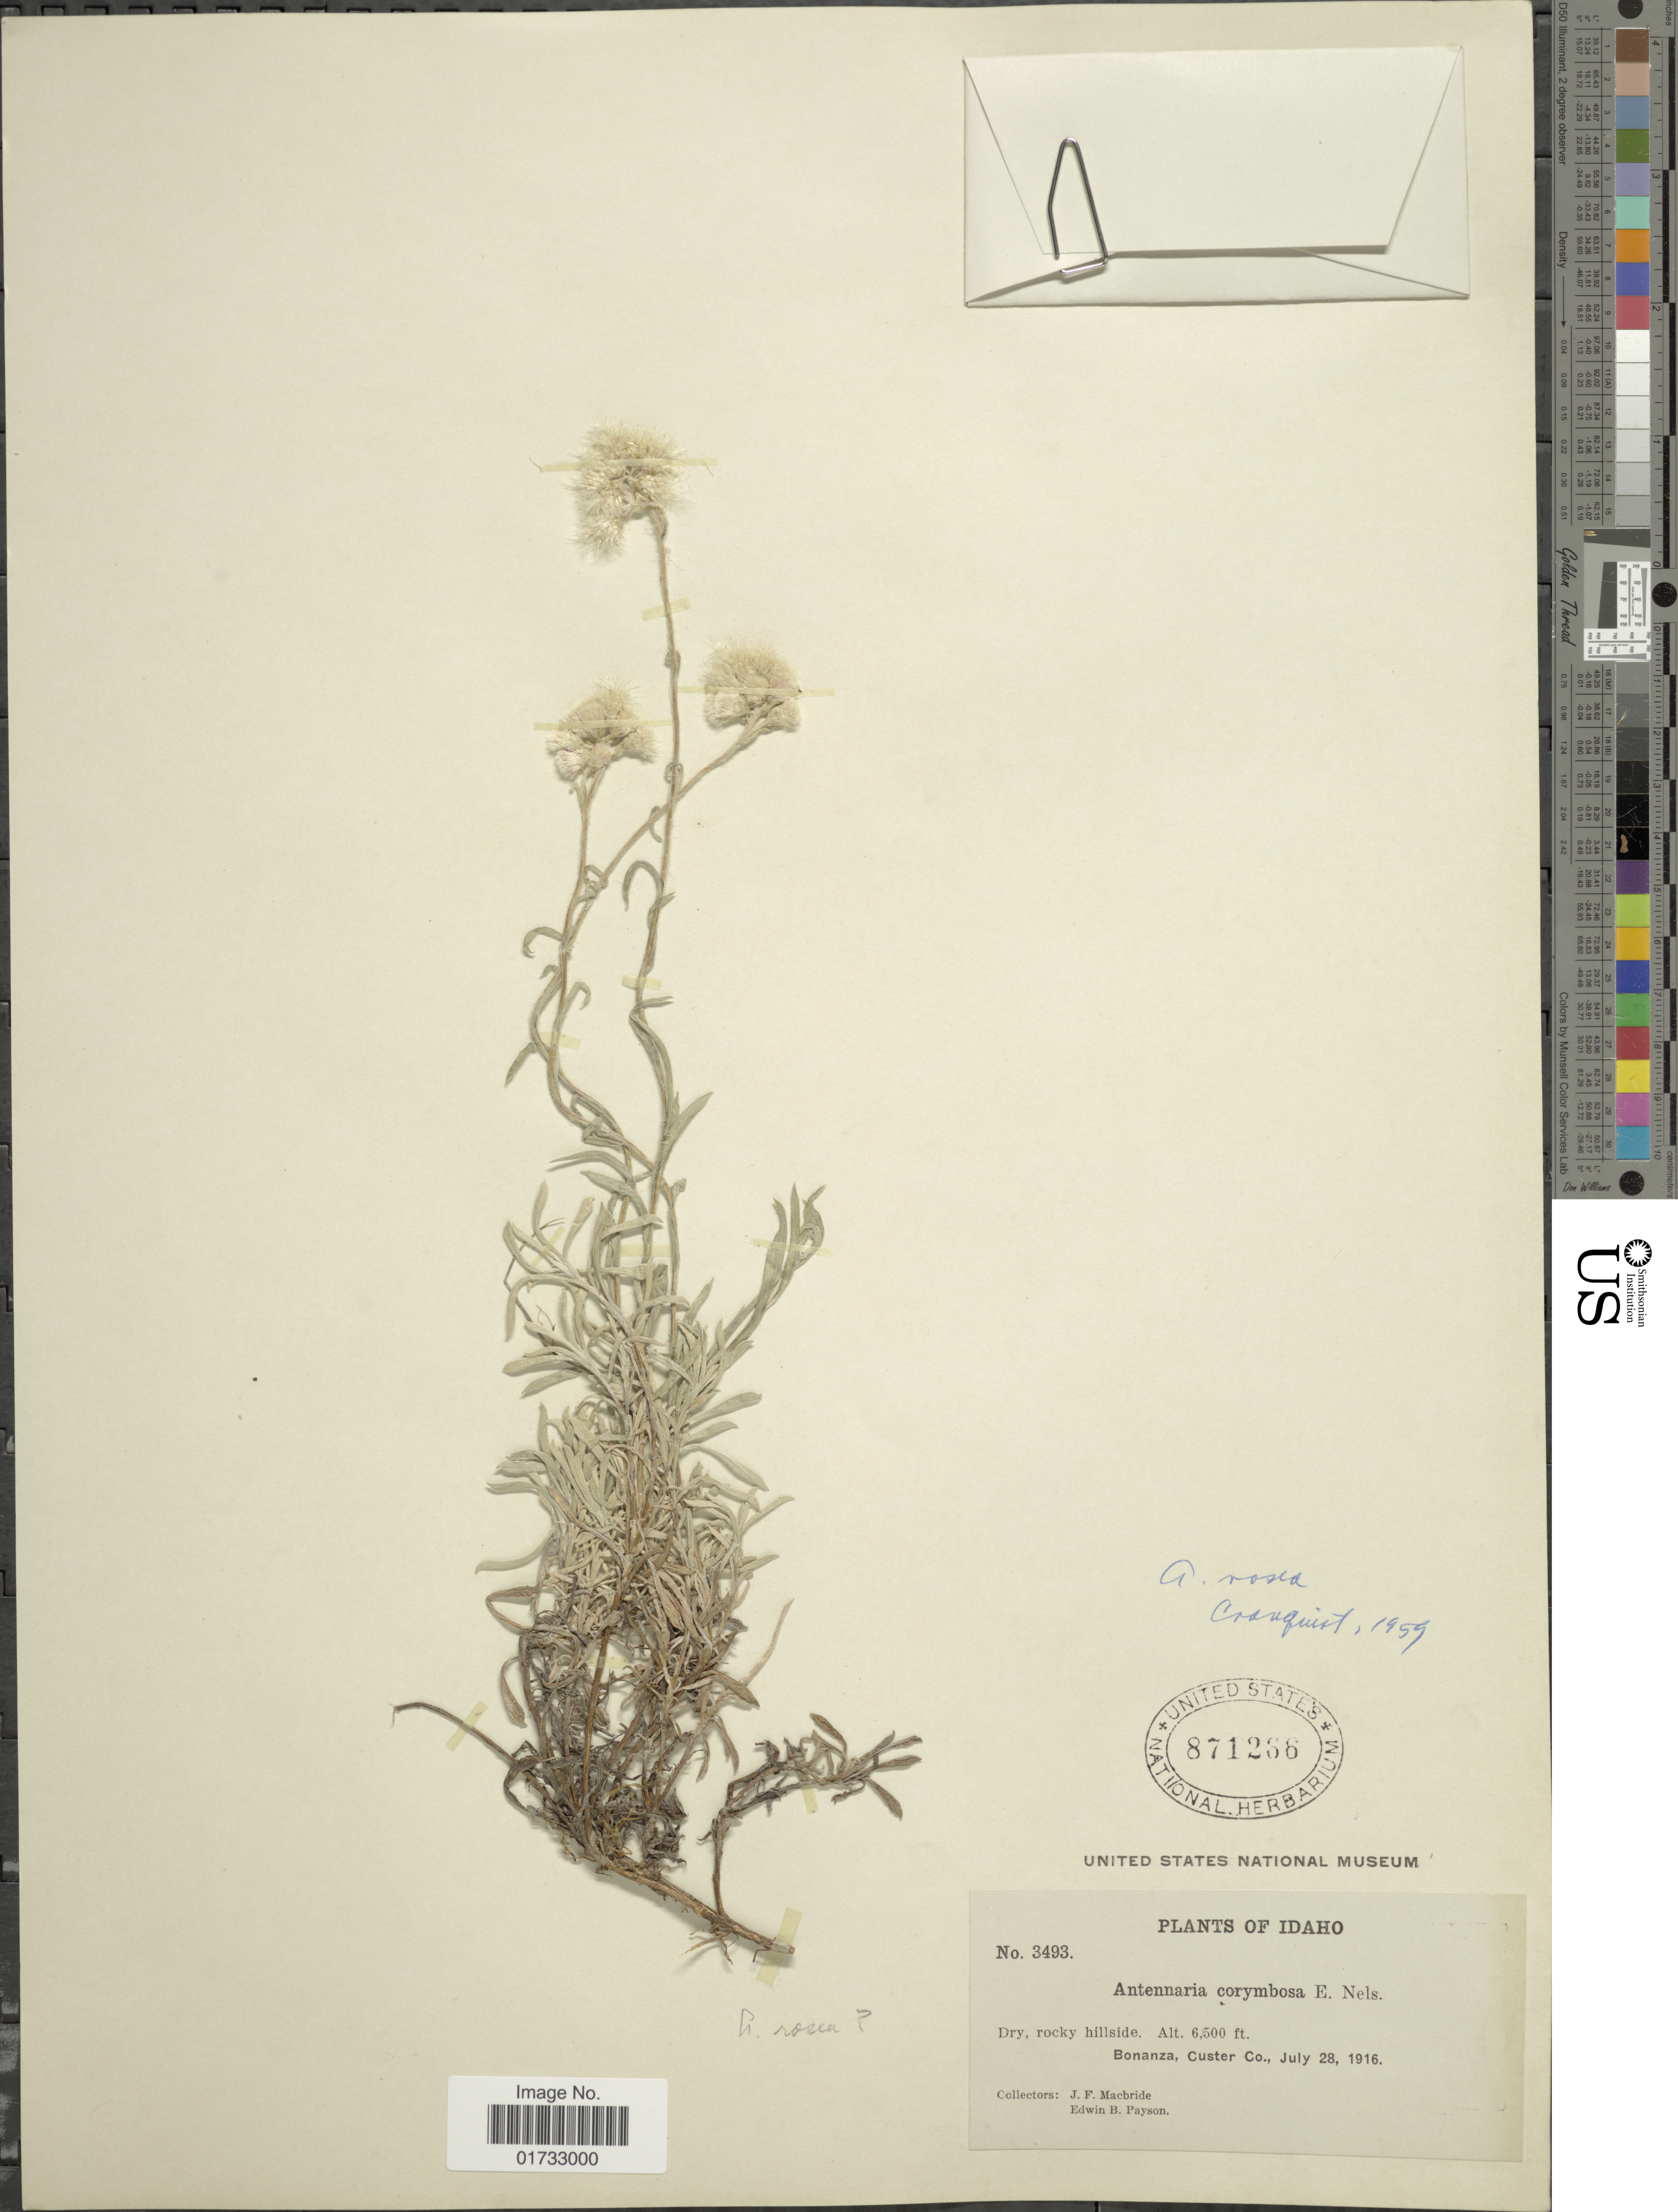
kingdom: Plantae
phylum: Tracheophyta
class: Magnoliopsida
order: Asterales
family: Asteraceae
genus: Antennaria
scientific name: Antennaria rosea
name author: Greene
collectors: J. F. Macbride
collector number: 3493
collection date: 1916-07-28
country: United States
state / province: Idaho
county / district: Custer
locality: Dry, rocky hillside, Bonanza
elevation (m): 1981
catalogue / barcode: US 871236